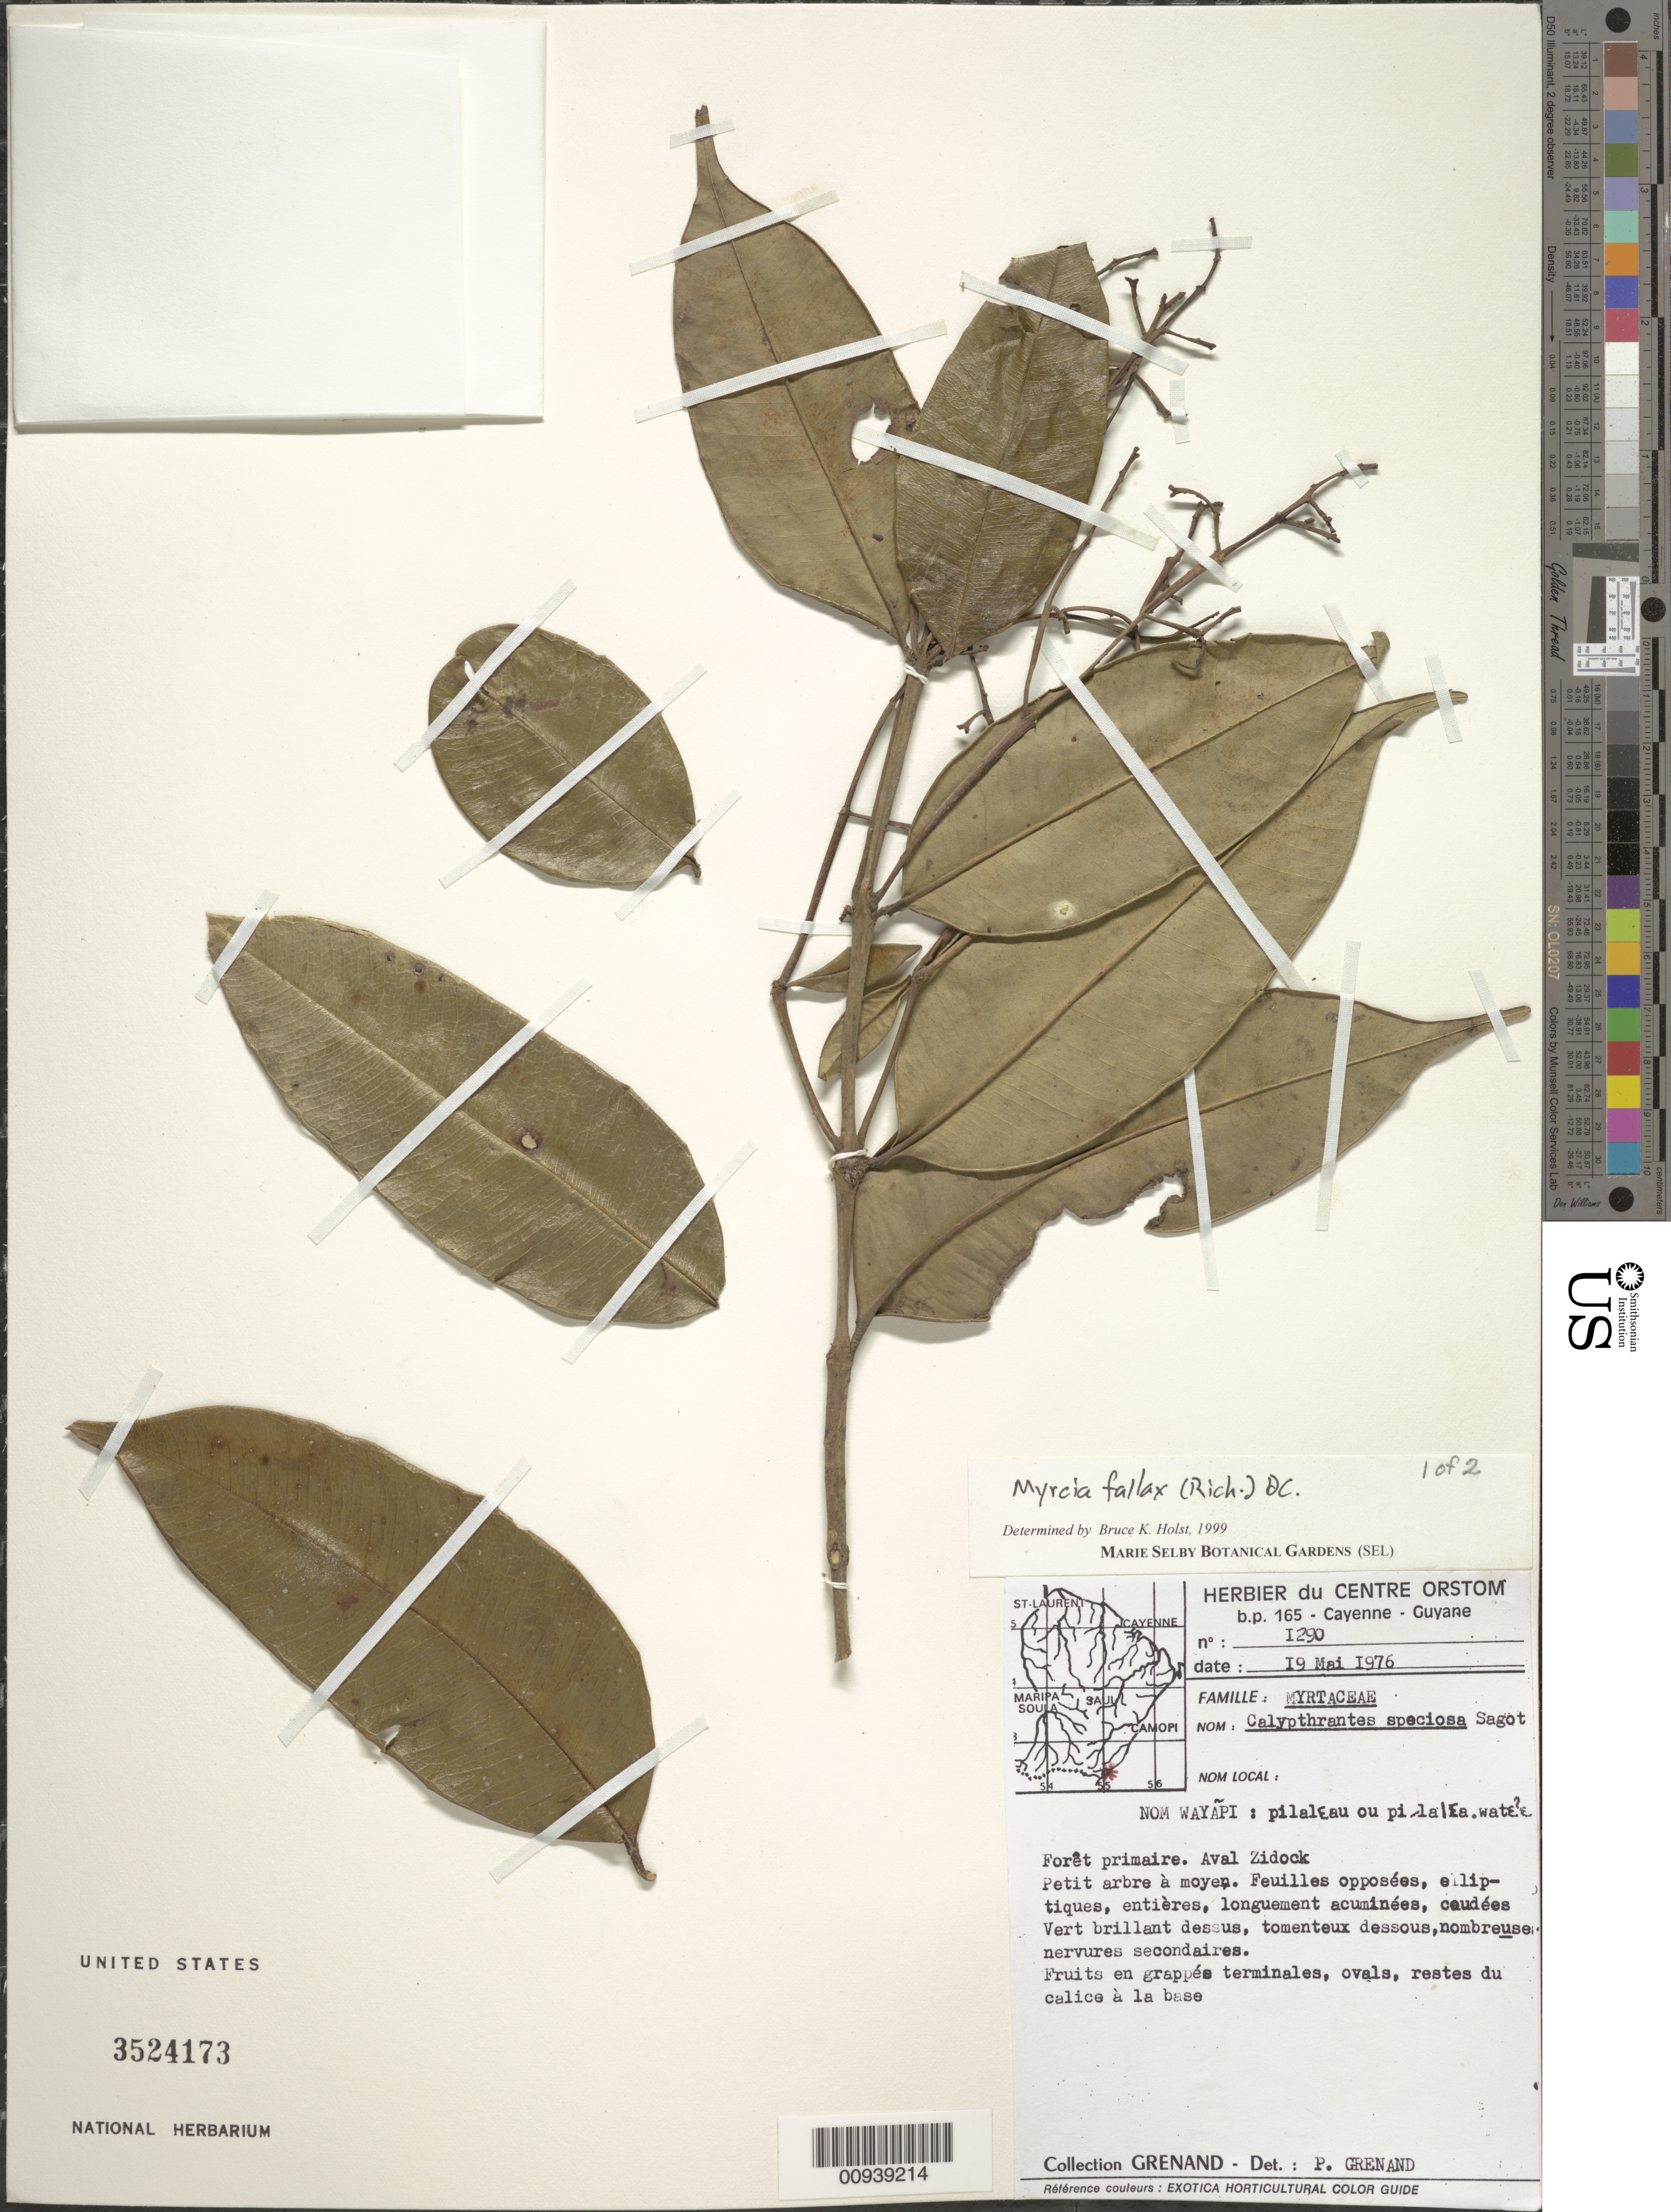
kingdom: Plantae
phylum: Tracheophyta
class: Magnoliopsida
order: Myrtales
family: Myrtaceae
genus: Myrcia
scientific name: Myrcia fallax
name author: (Rich.) DC.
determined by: Holst, Bruce K.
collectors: P. Grenand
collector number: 1290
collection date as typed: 19-May-76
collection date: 1976-05-19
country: French Guiana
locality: Aval Zidock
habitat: Foret primaire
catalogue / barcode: US 3524173